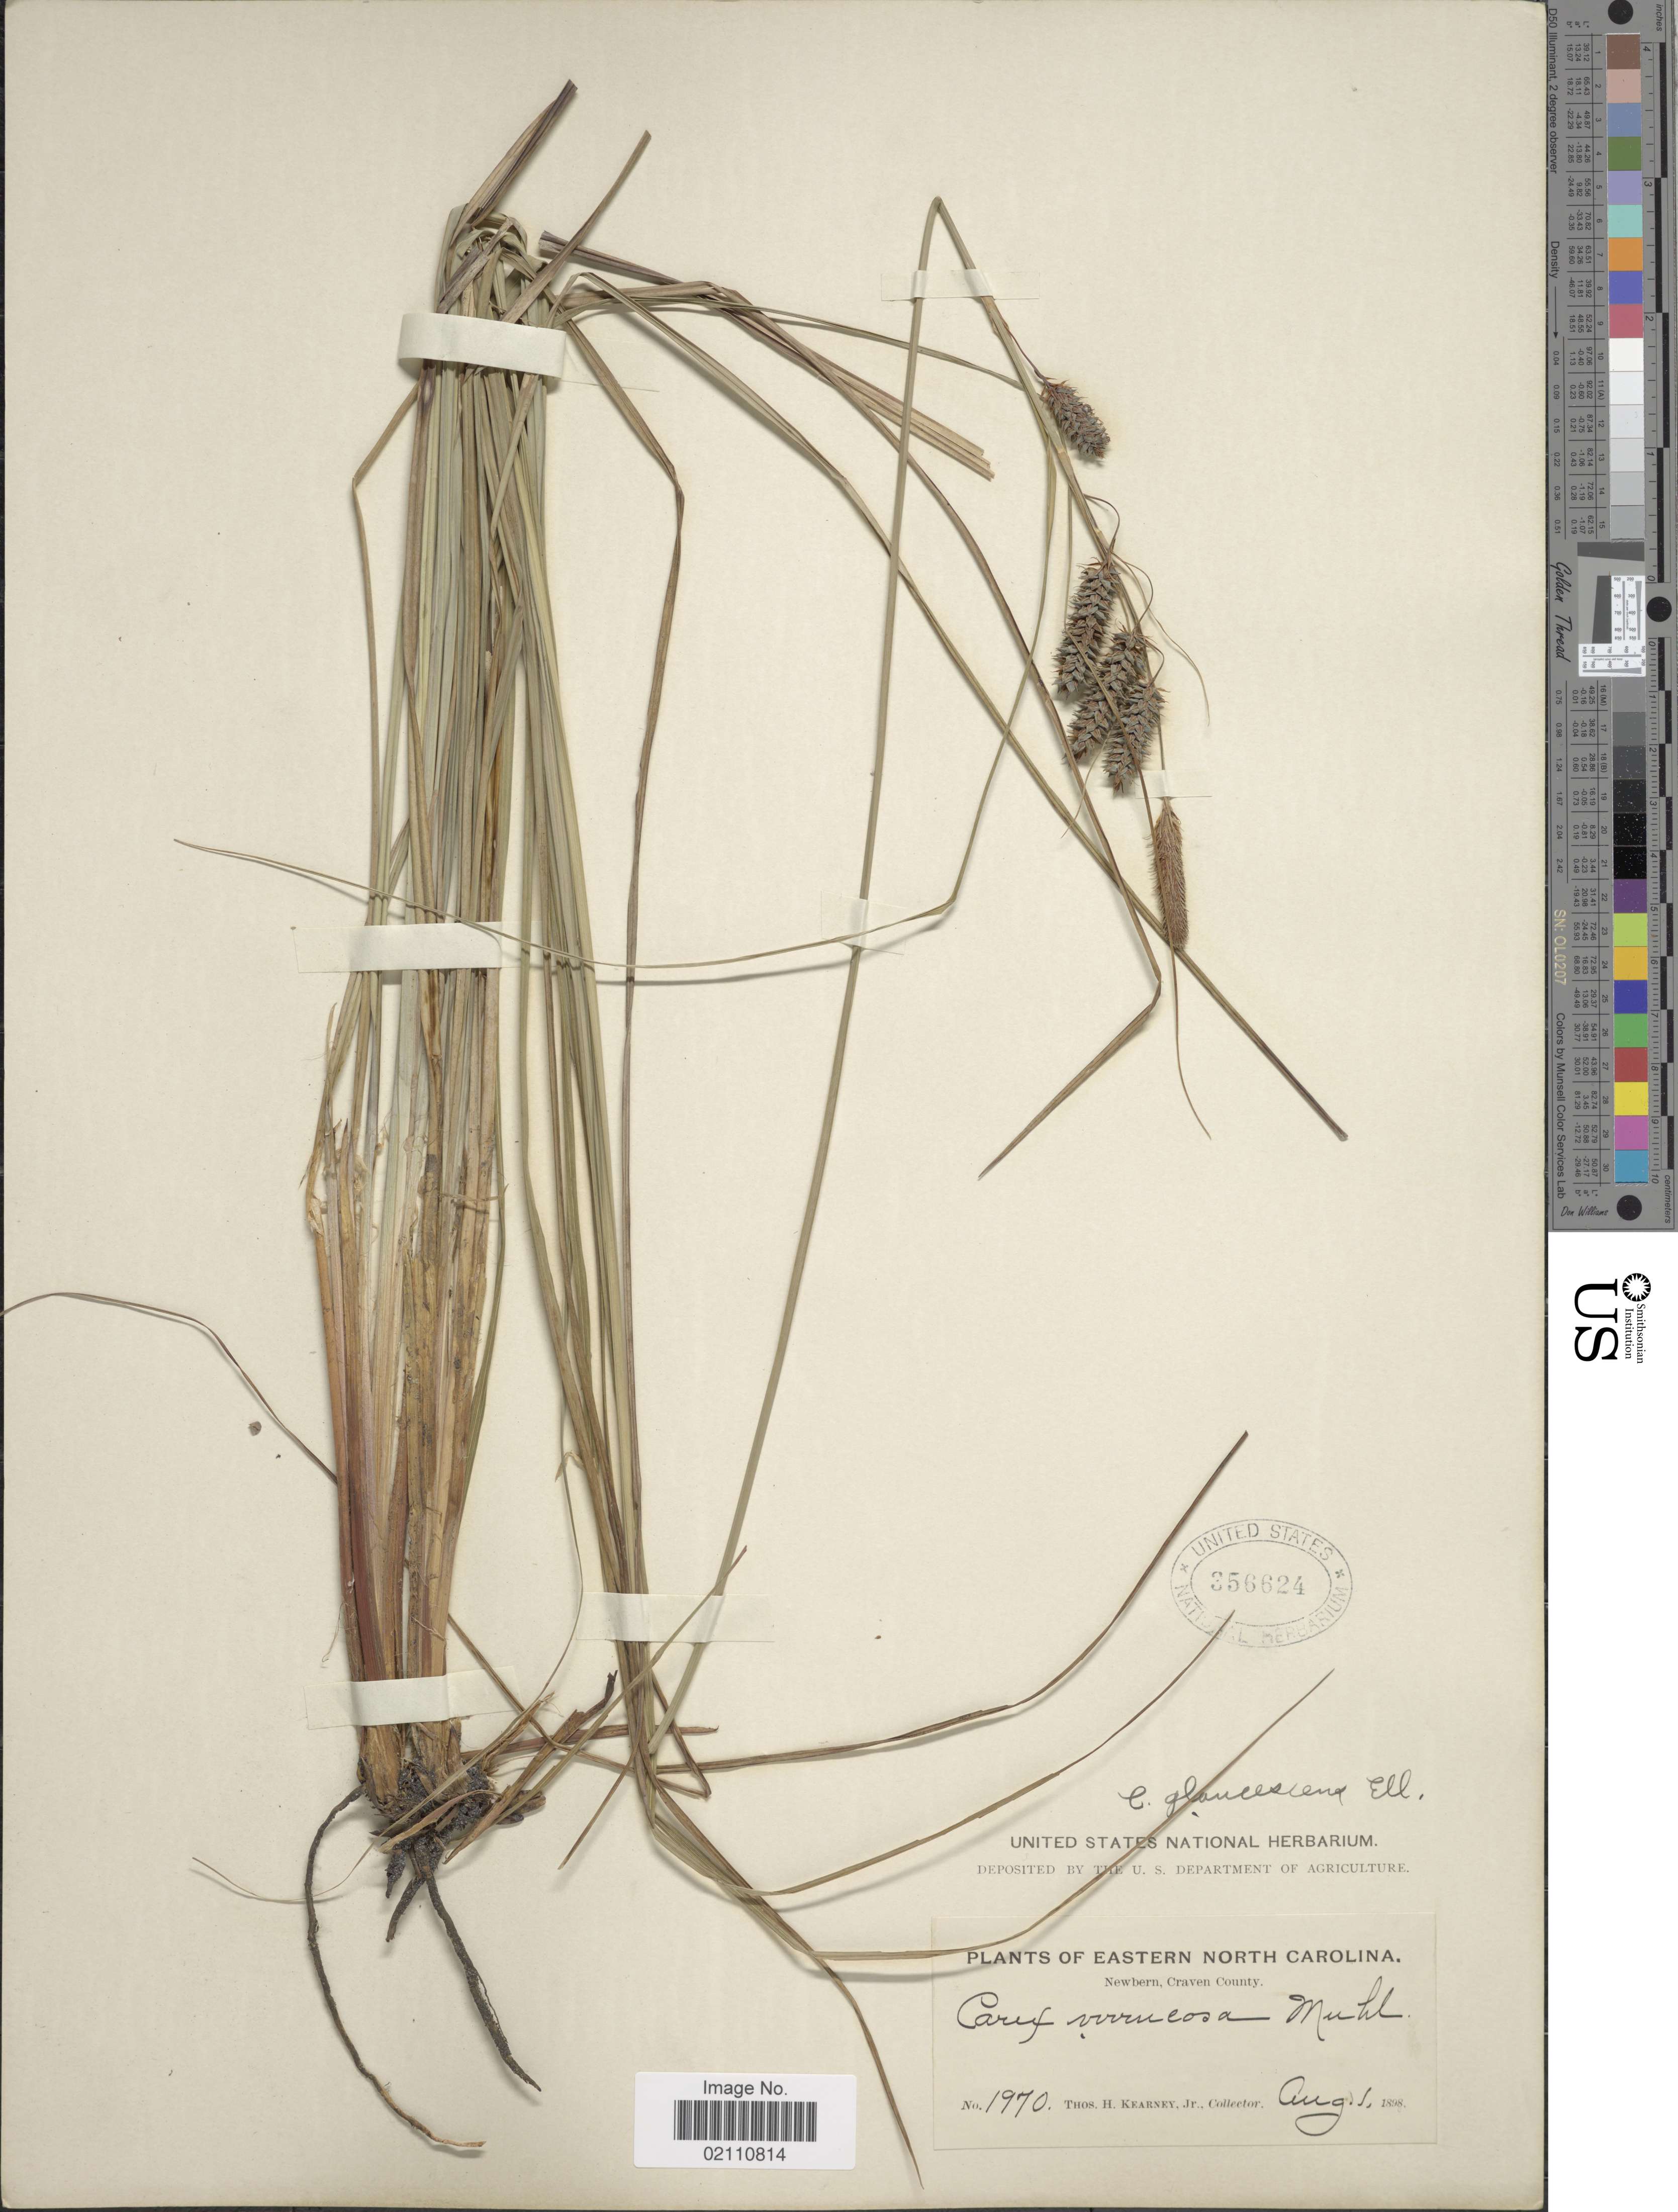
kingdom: Plantae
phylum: Tracheophyta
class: Liliopsida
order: Poales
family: Cyperaceae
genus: Carex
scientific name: Carex glaucescens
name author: Elliott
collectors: T. H. Kearney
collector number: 1970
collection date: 1898-08-01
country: United States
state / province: North Carolina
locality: Newbern, Craven County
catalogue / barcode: US 356624